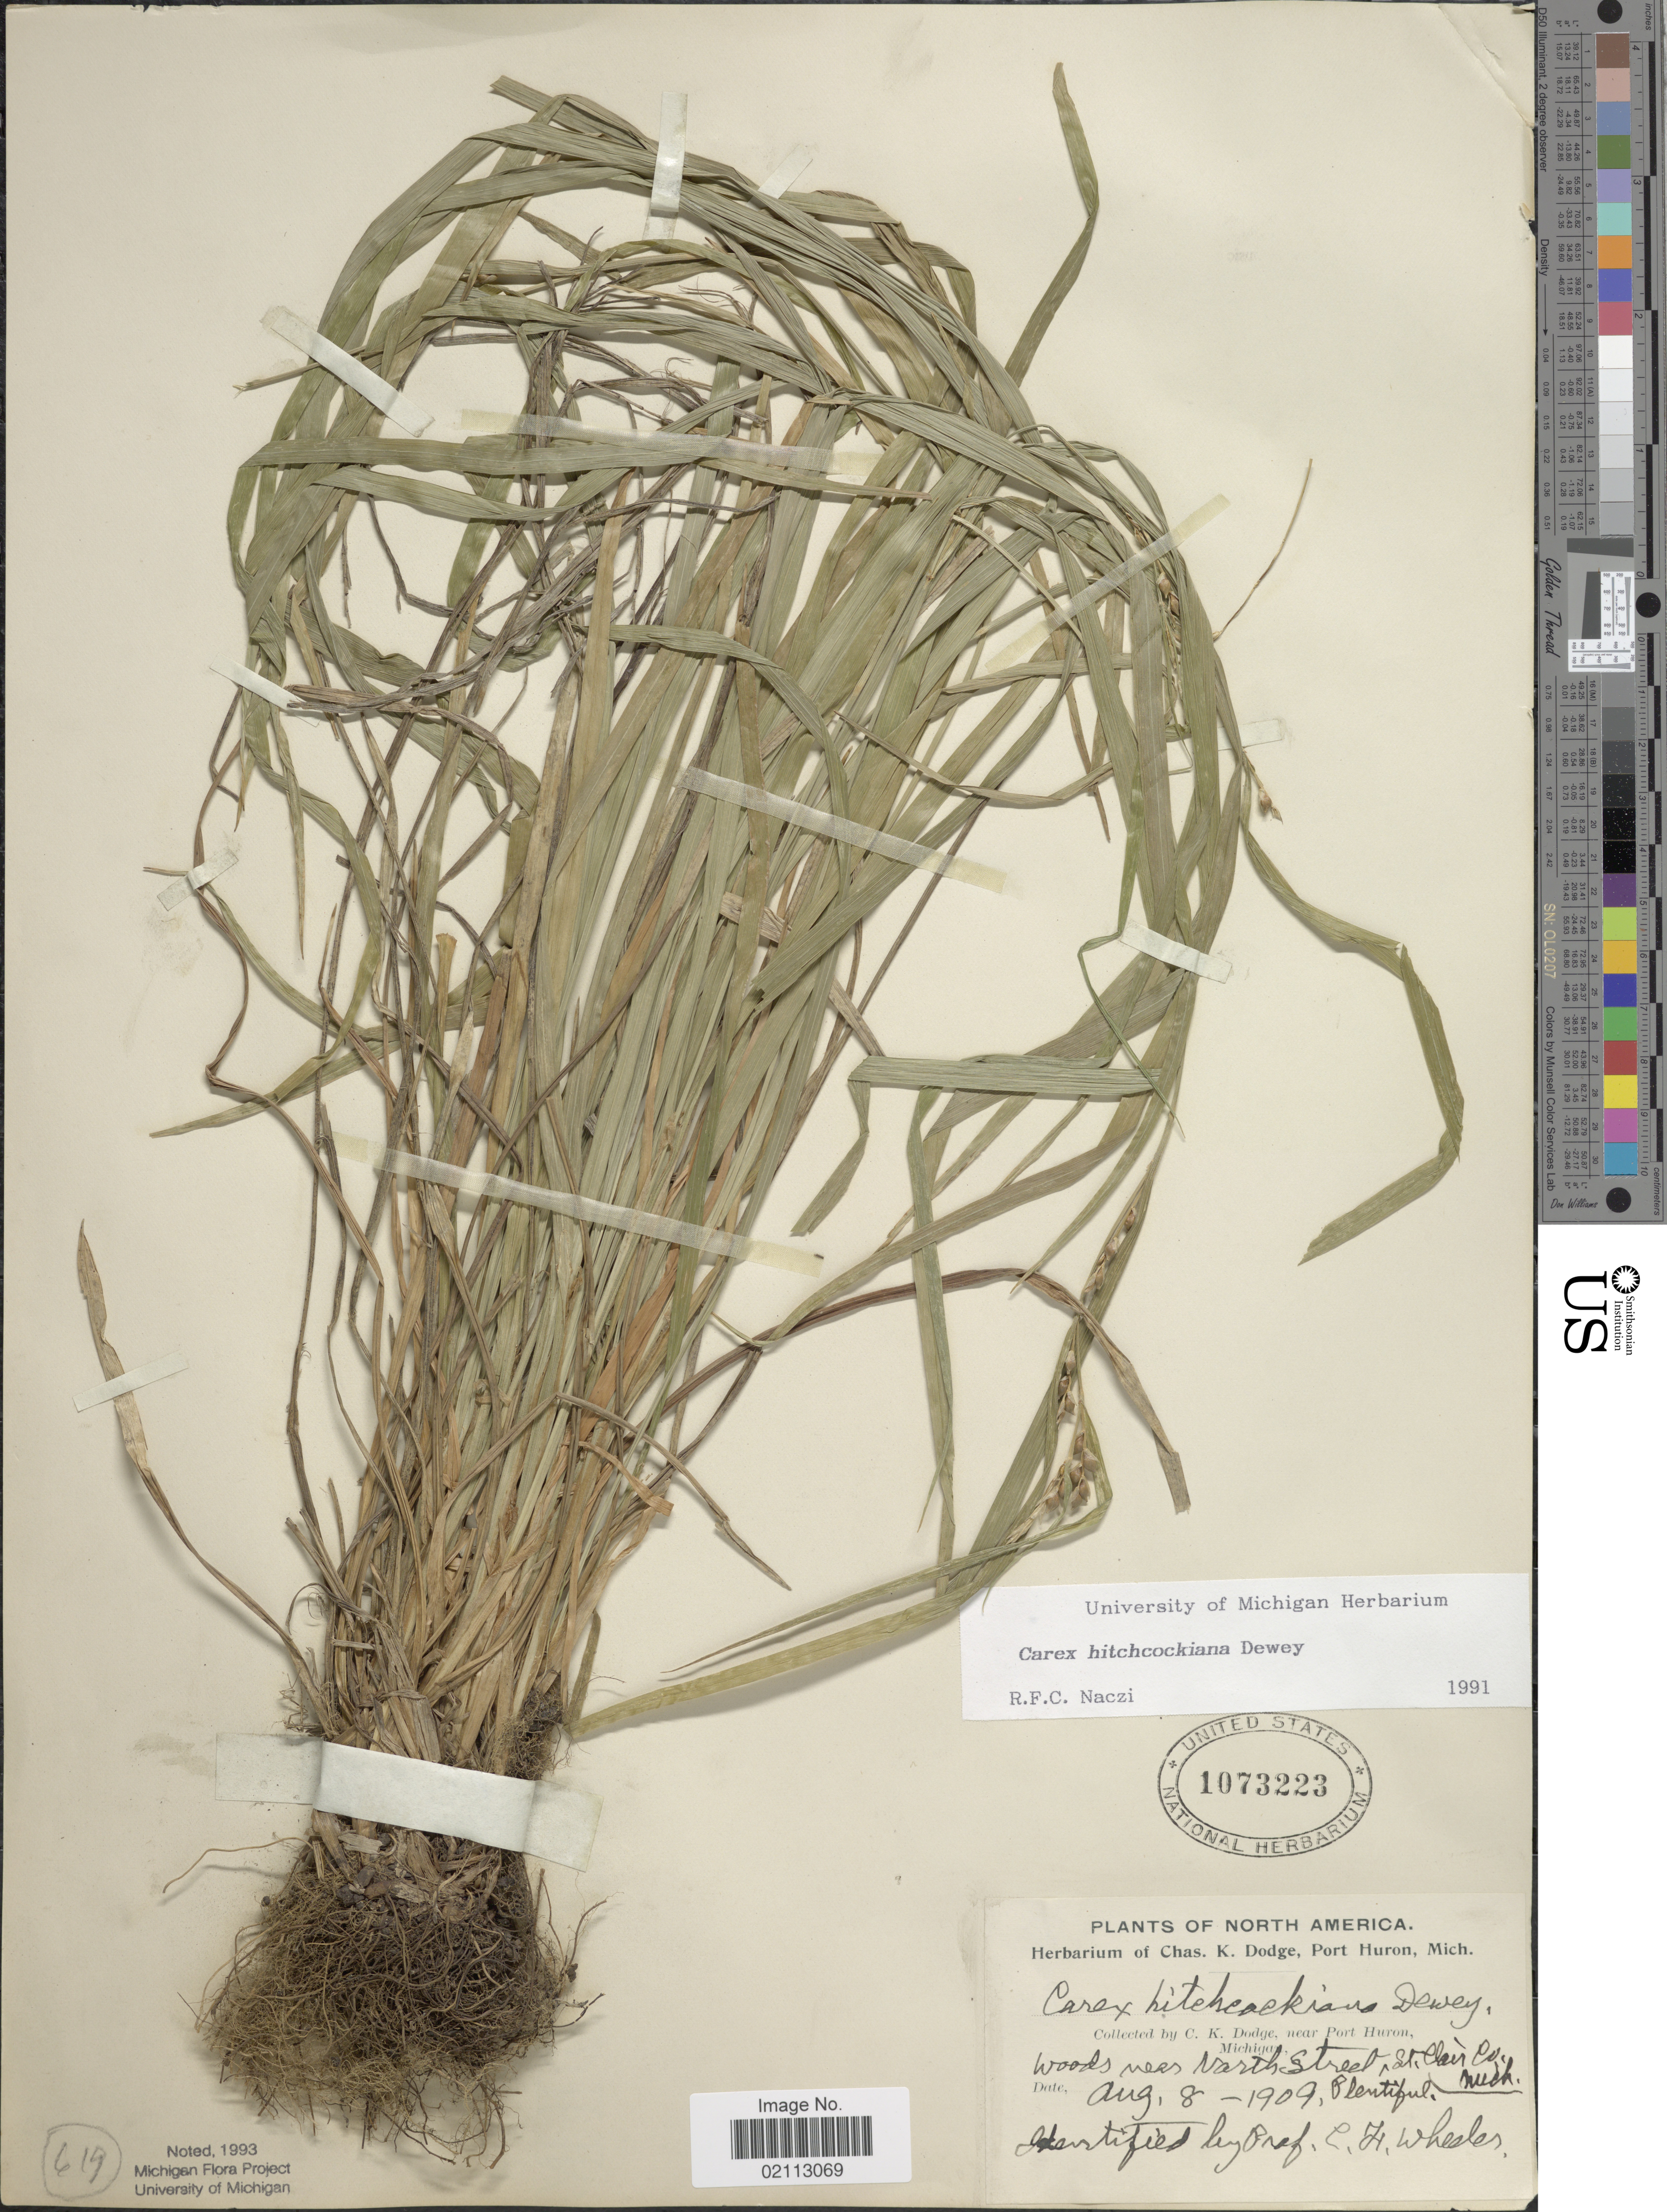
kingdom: Plantae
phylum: Tracheophyta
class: Liliopsida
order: Poales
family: Cyperaceae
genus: Carex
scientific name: Carex hitchcockiana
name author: Dewey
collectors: C. K. Dodge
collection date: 1909-08-08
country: United States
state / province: Michigan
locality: Near Port Huron. Woods near North Street, St. Clair Co.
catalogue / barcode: US 1073223